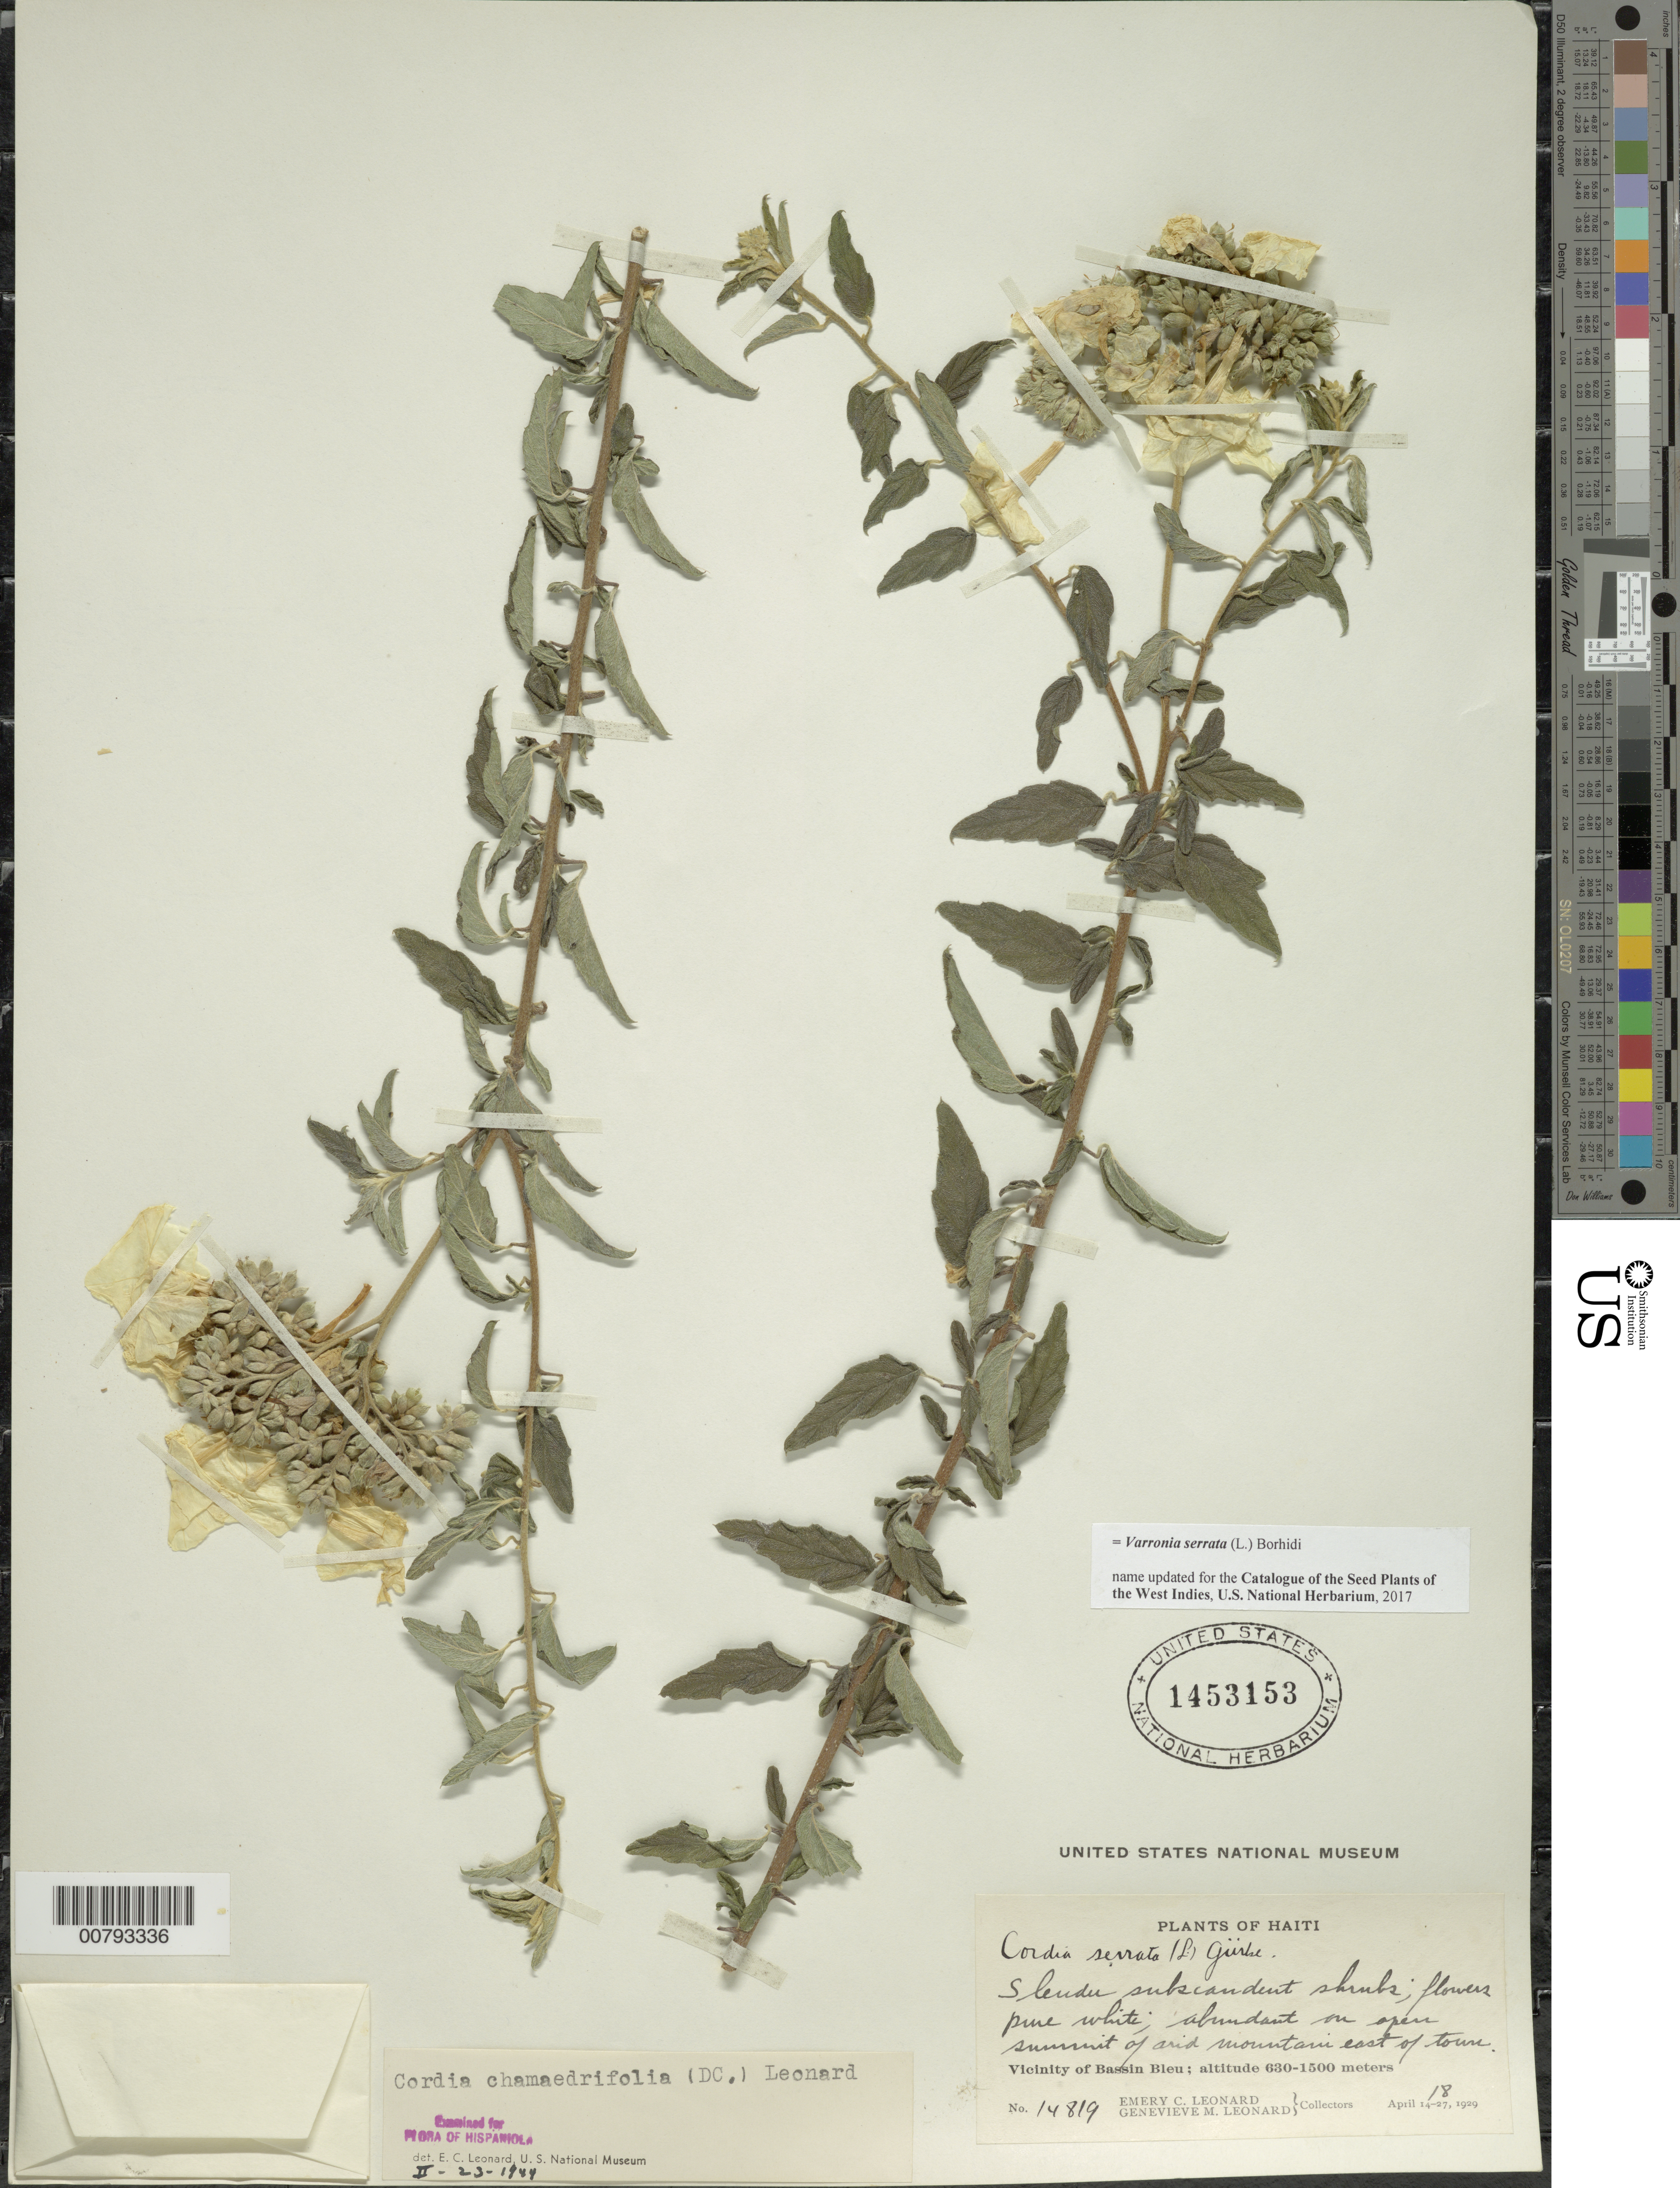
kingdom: Plantae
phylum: Tracheophyta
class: Magnoliopsida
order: Boraginales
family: Cordiaceae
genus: Varronia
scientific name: Varronia serrata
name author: (L.) Borhidi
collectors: E. C. Leonard & G. M. Leonard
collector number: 14819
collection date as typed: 18 Apr 1929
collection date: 1929-04-18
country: Haiti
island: Hispaniola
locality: Vicinity of Bassin Bleu, east of town.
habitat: On open summit of arid mountain.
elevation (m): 630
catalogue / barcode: US 1453153